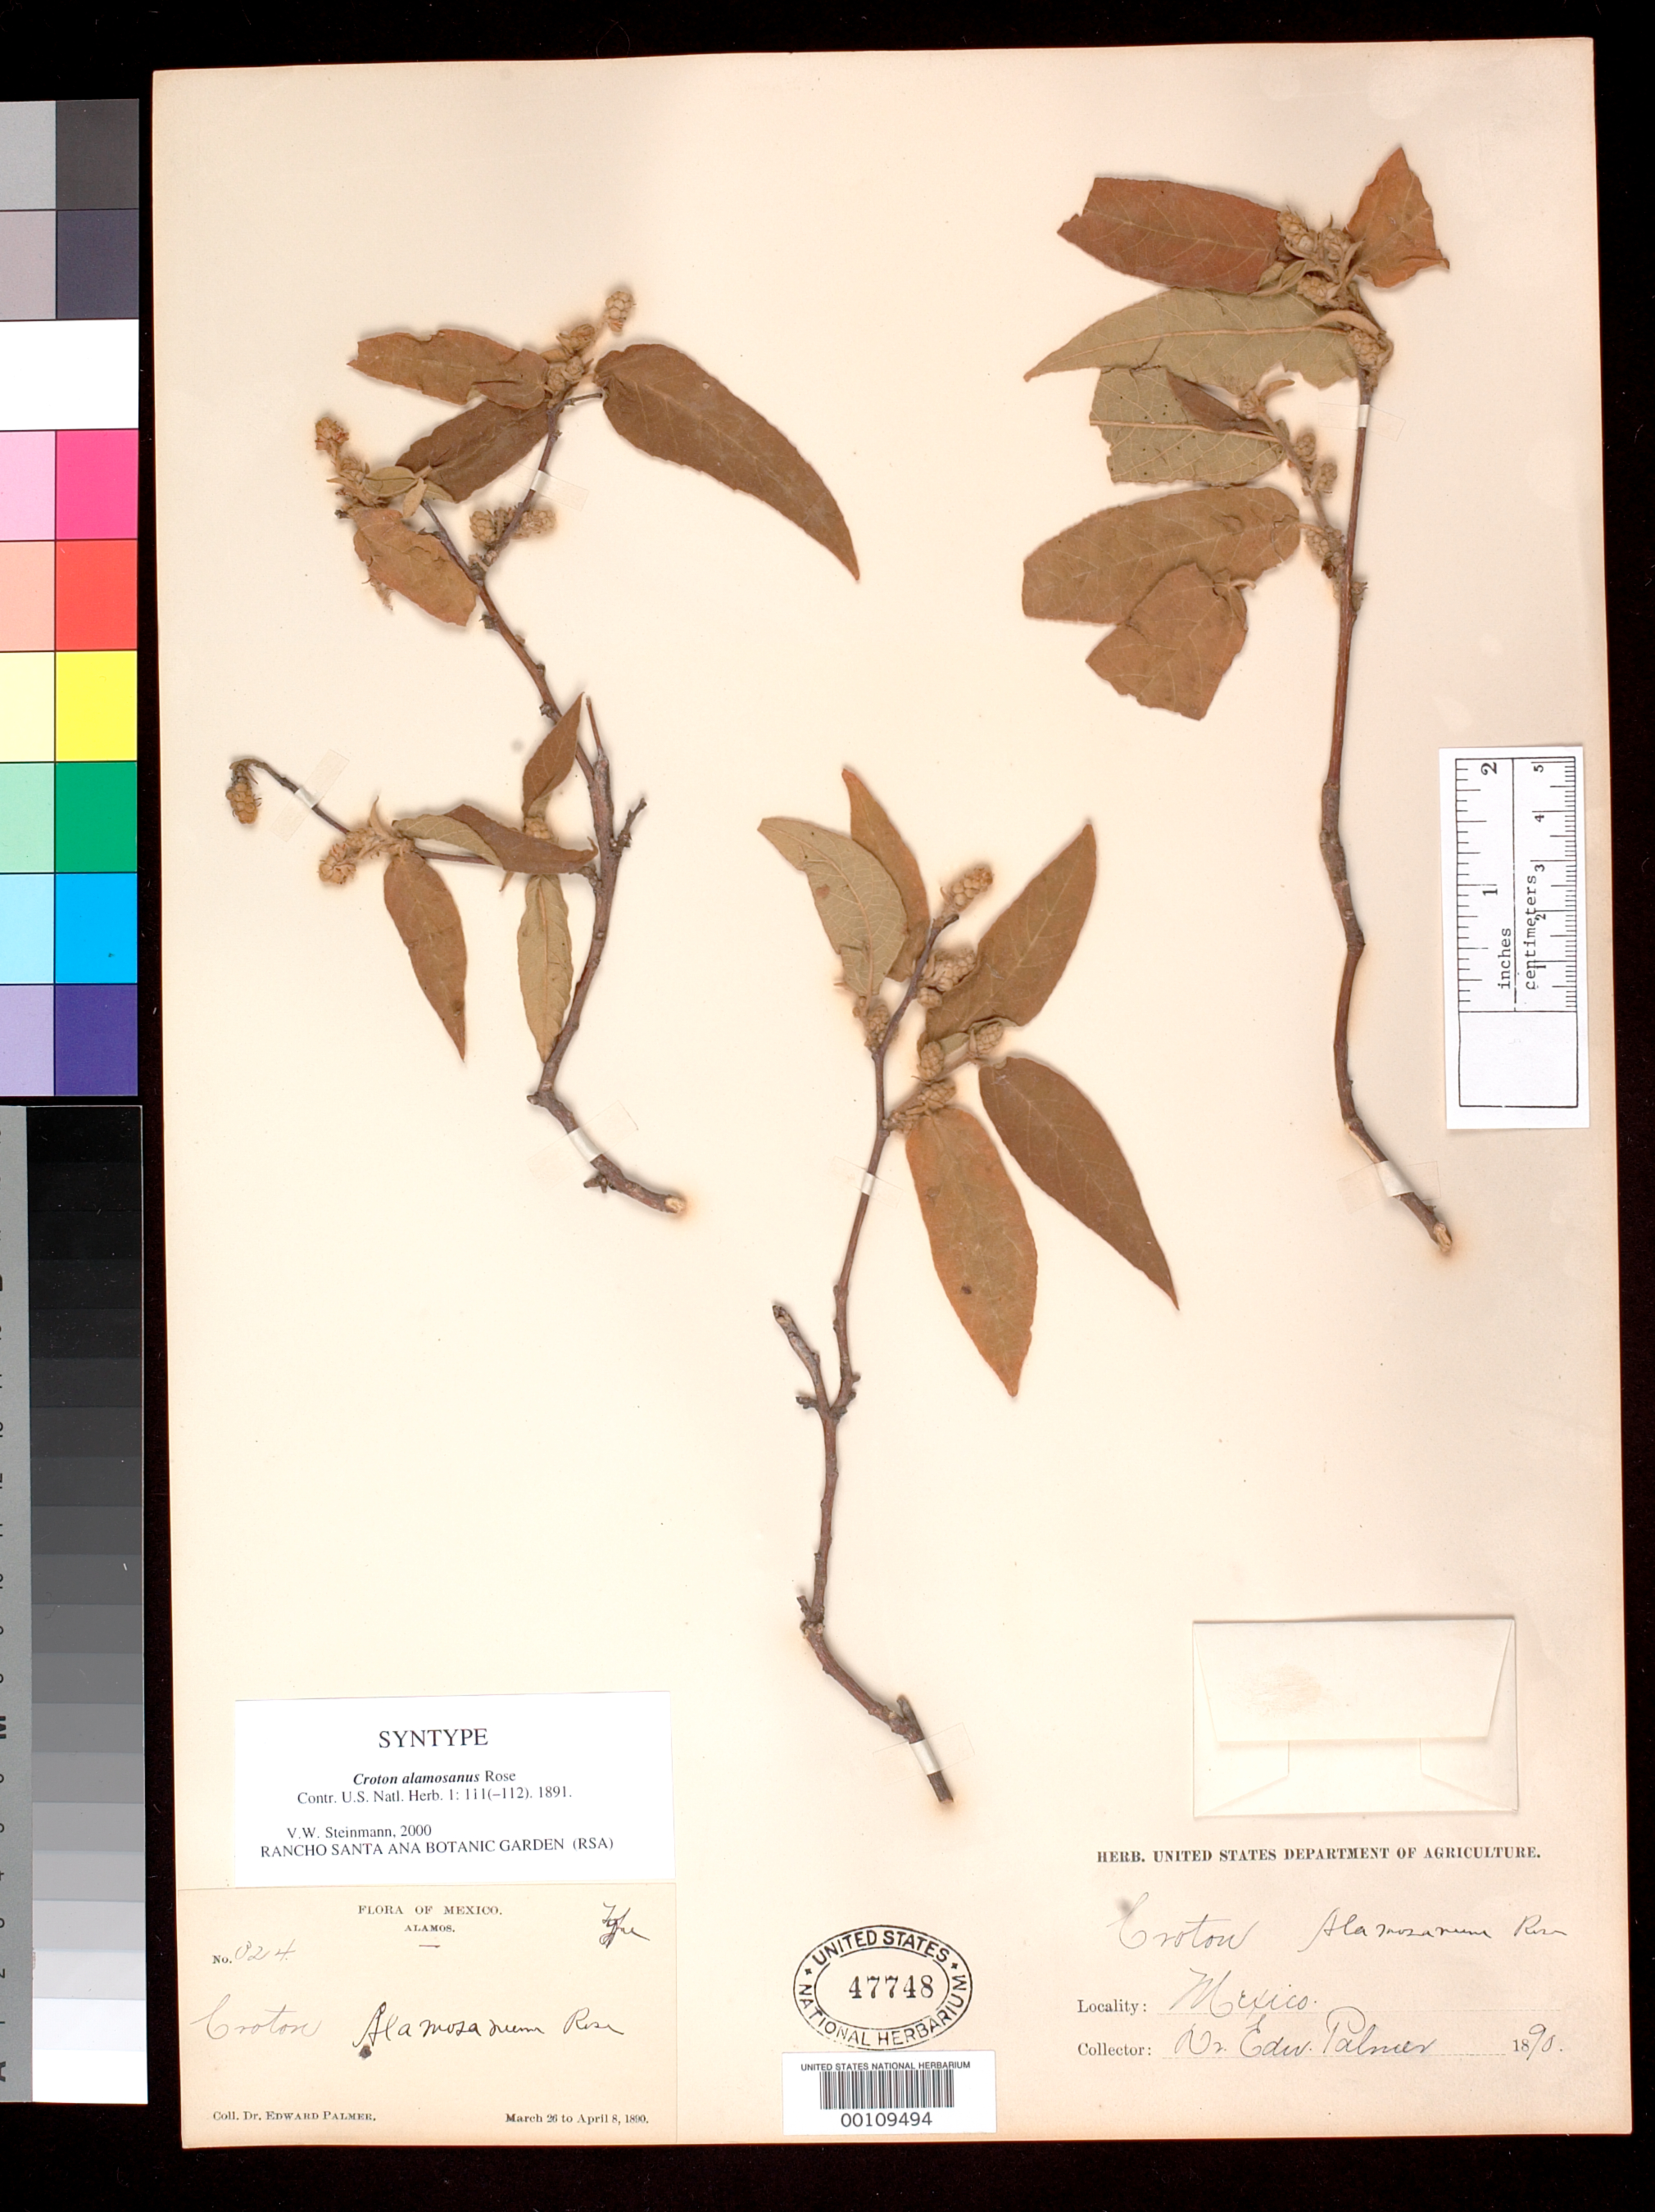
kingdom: Plantae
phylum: Tracheophyta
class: Magnoliopsida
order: Malpighiales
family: Euphorbiaceae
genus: Croton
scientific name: Croton alamosanus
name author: Rose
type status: Syntype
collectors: E. Palmer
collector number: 324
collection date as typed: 26 Mar 1890 to 08 Apr 1890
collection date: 1890-03-26/1890-04-08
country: Mexico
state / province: Sonora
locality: Near Alamos.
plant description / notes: First collection (of 2) cited, and annotated "Type" (by Rose?) but lectotype collection is Palmer 742 as designated by G.L. Webster (2001).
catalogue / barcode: US 47748